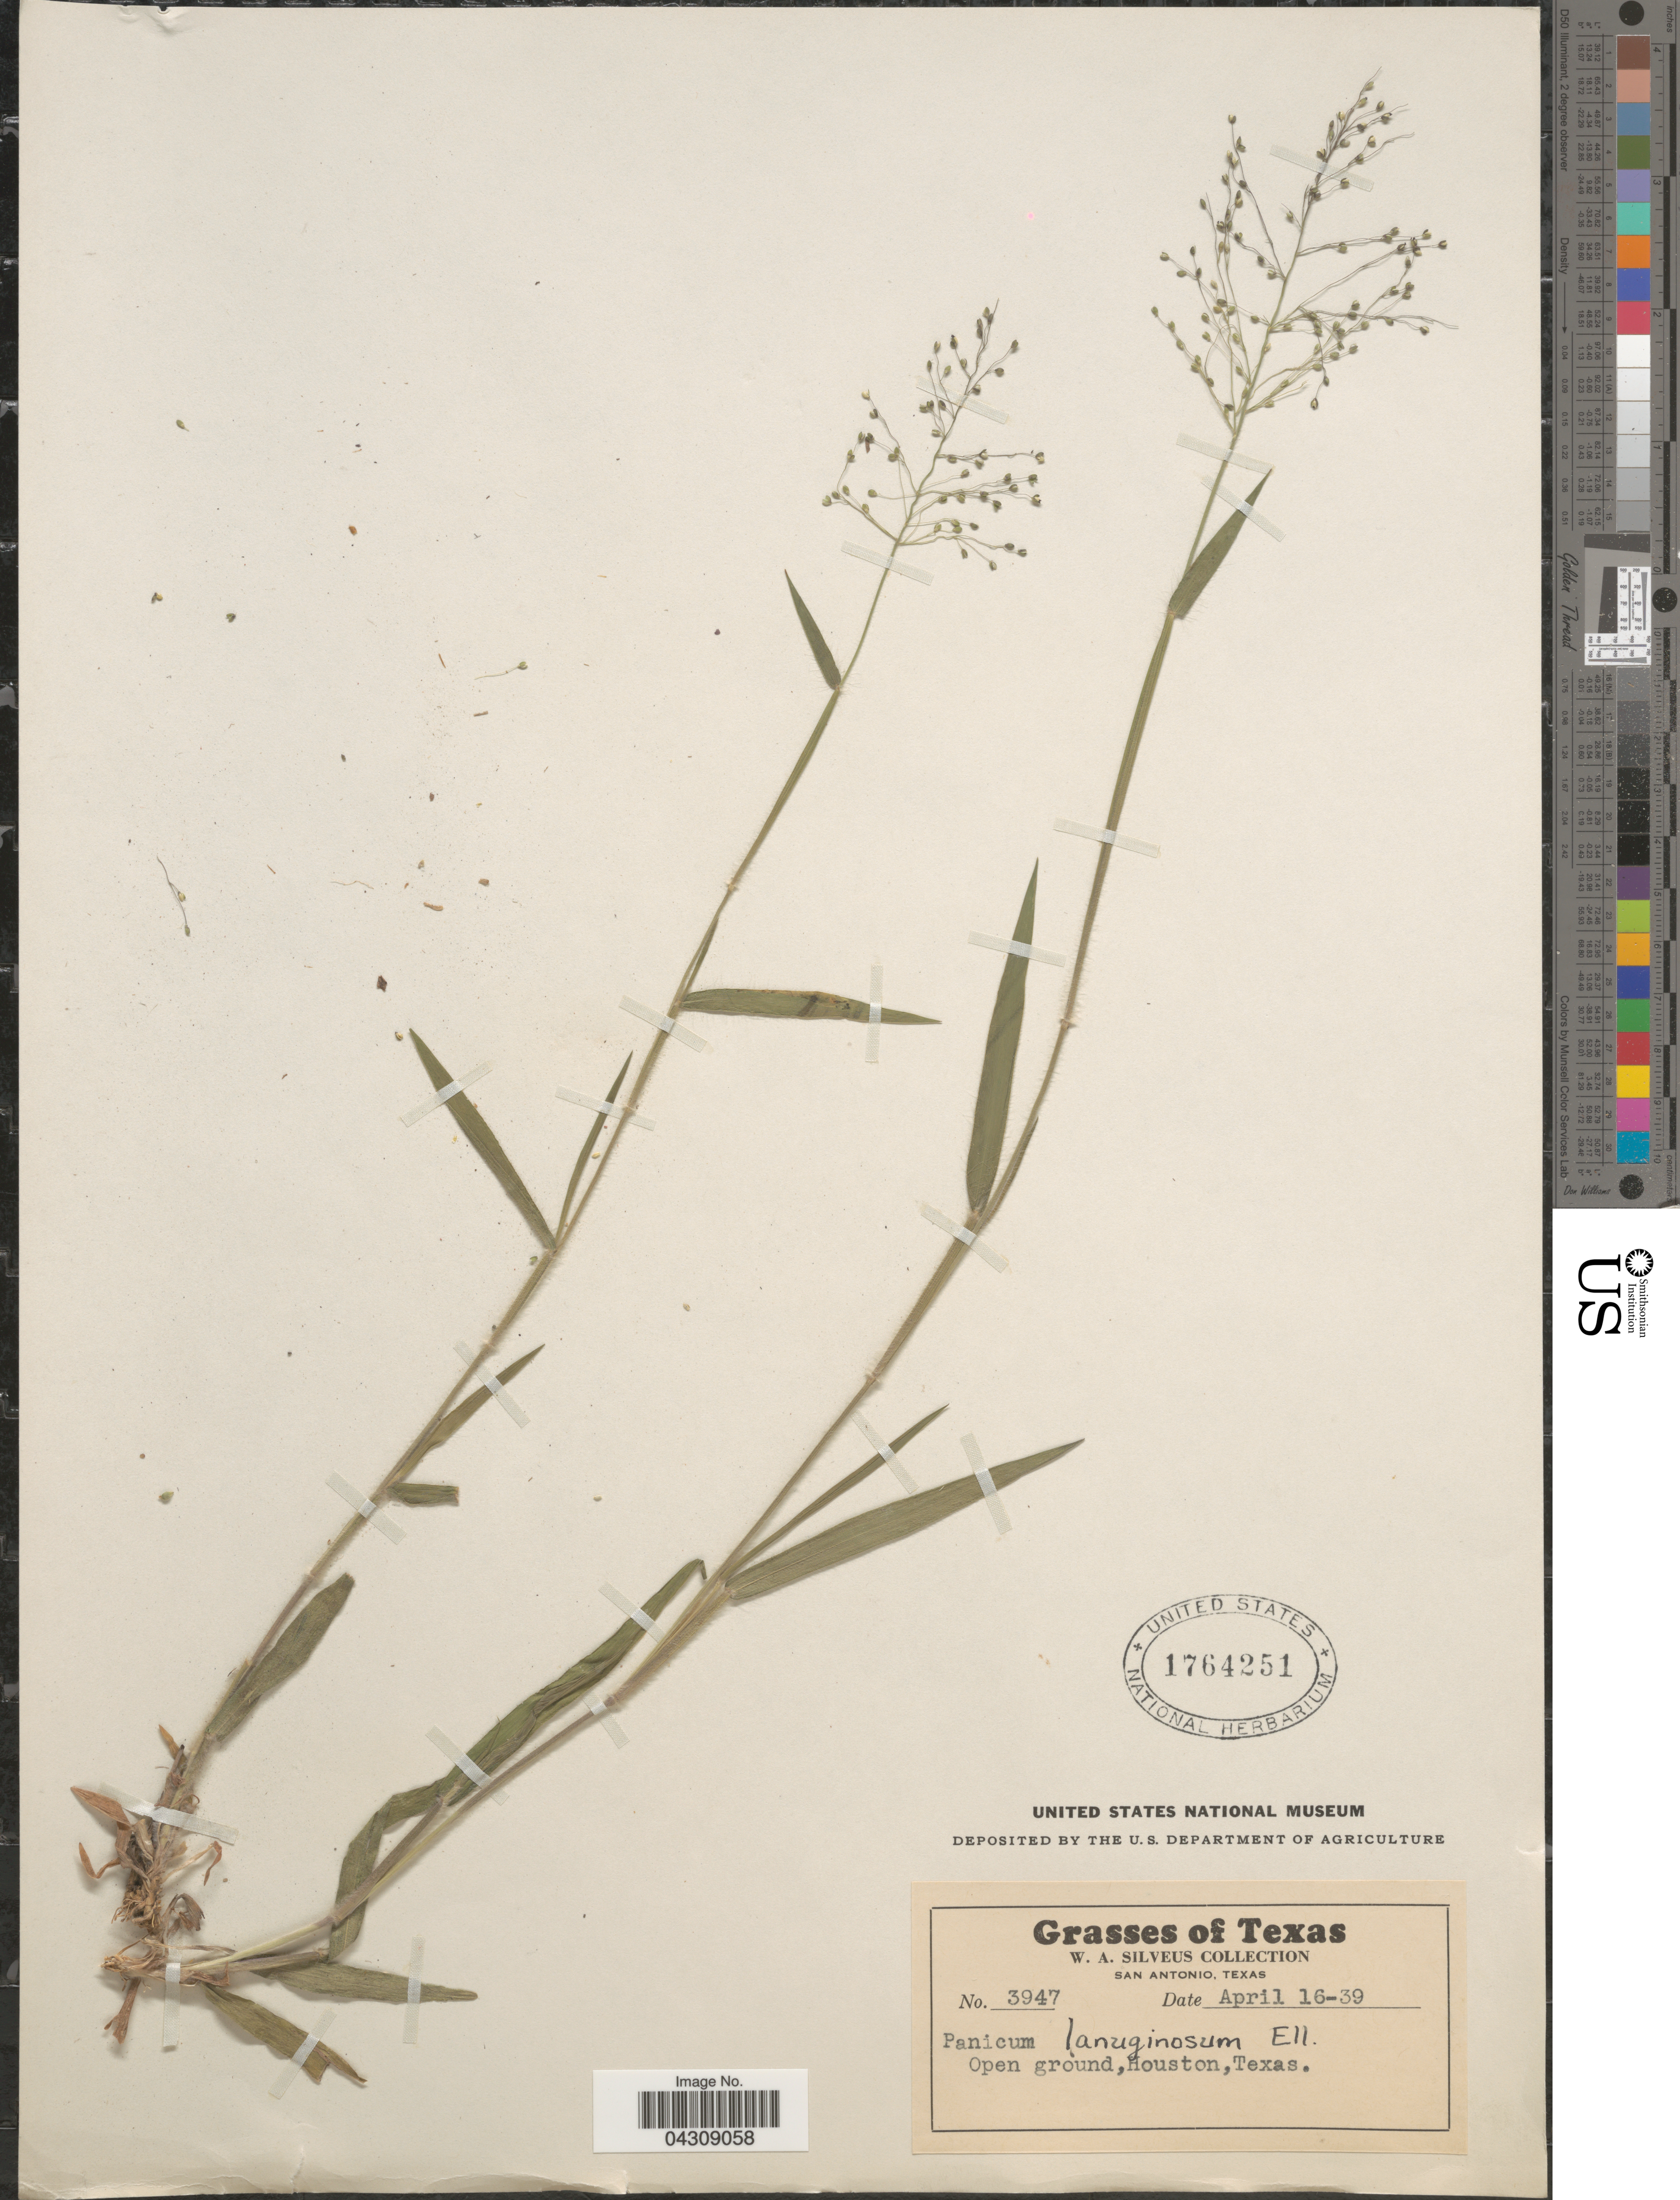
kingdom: Plantae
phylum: Tracheophyta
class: Liliopsida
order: Poales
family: Poaceae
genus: Dichanthelium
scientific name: Dichanthelium acuminatum var. acuminatum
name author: (Sw.) Gould & C.A. Clark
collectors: W. Silveus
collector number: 3947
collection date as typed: Transcribed d/m/y: 16/4/39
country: United States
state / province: Texas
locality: Houston.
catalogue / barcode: US 1764251